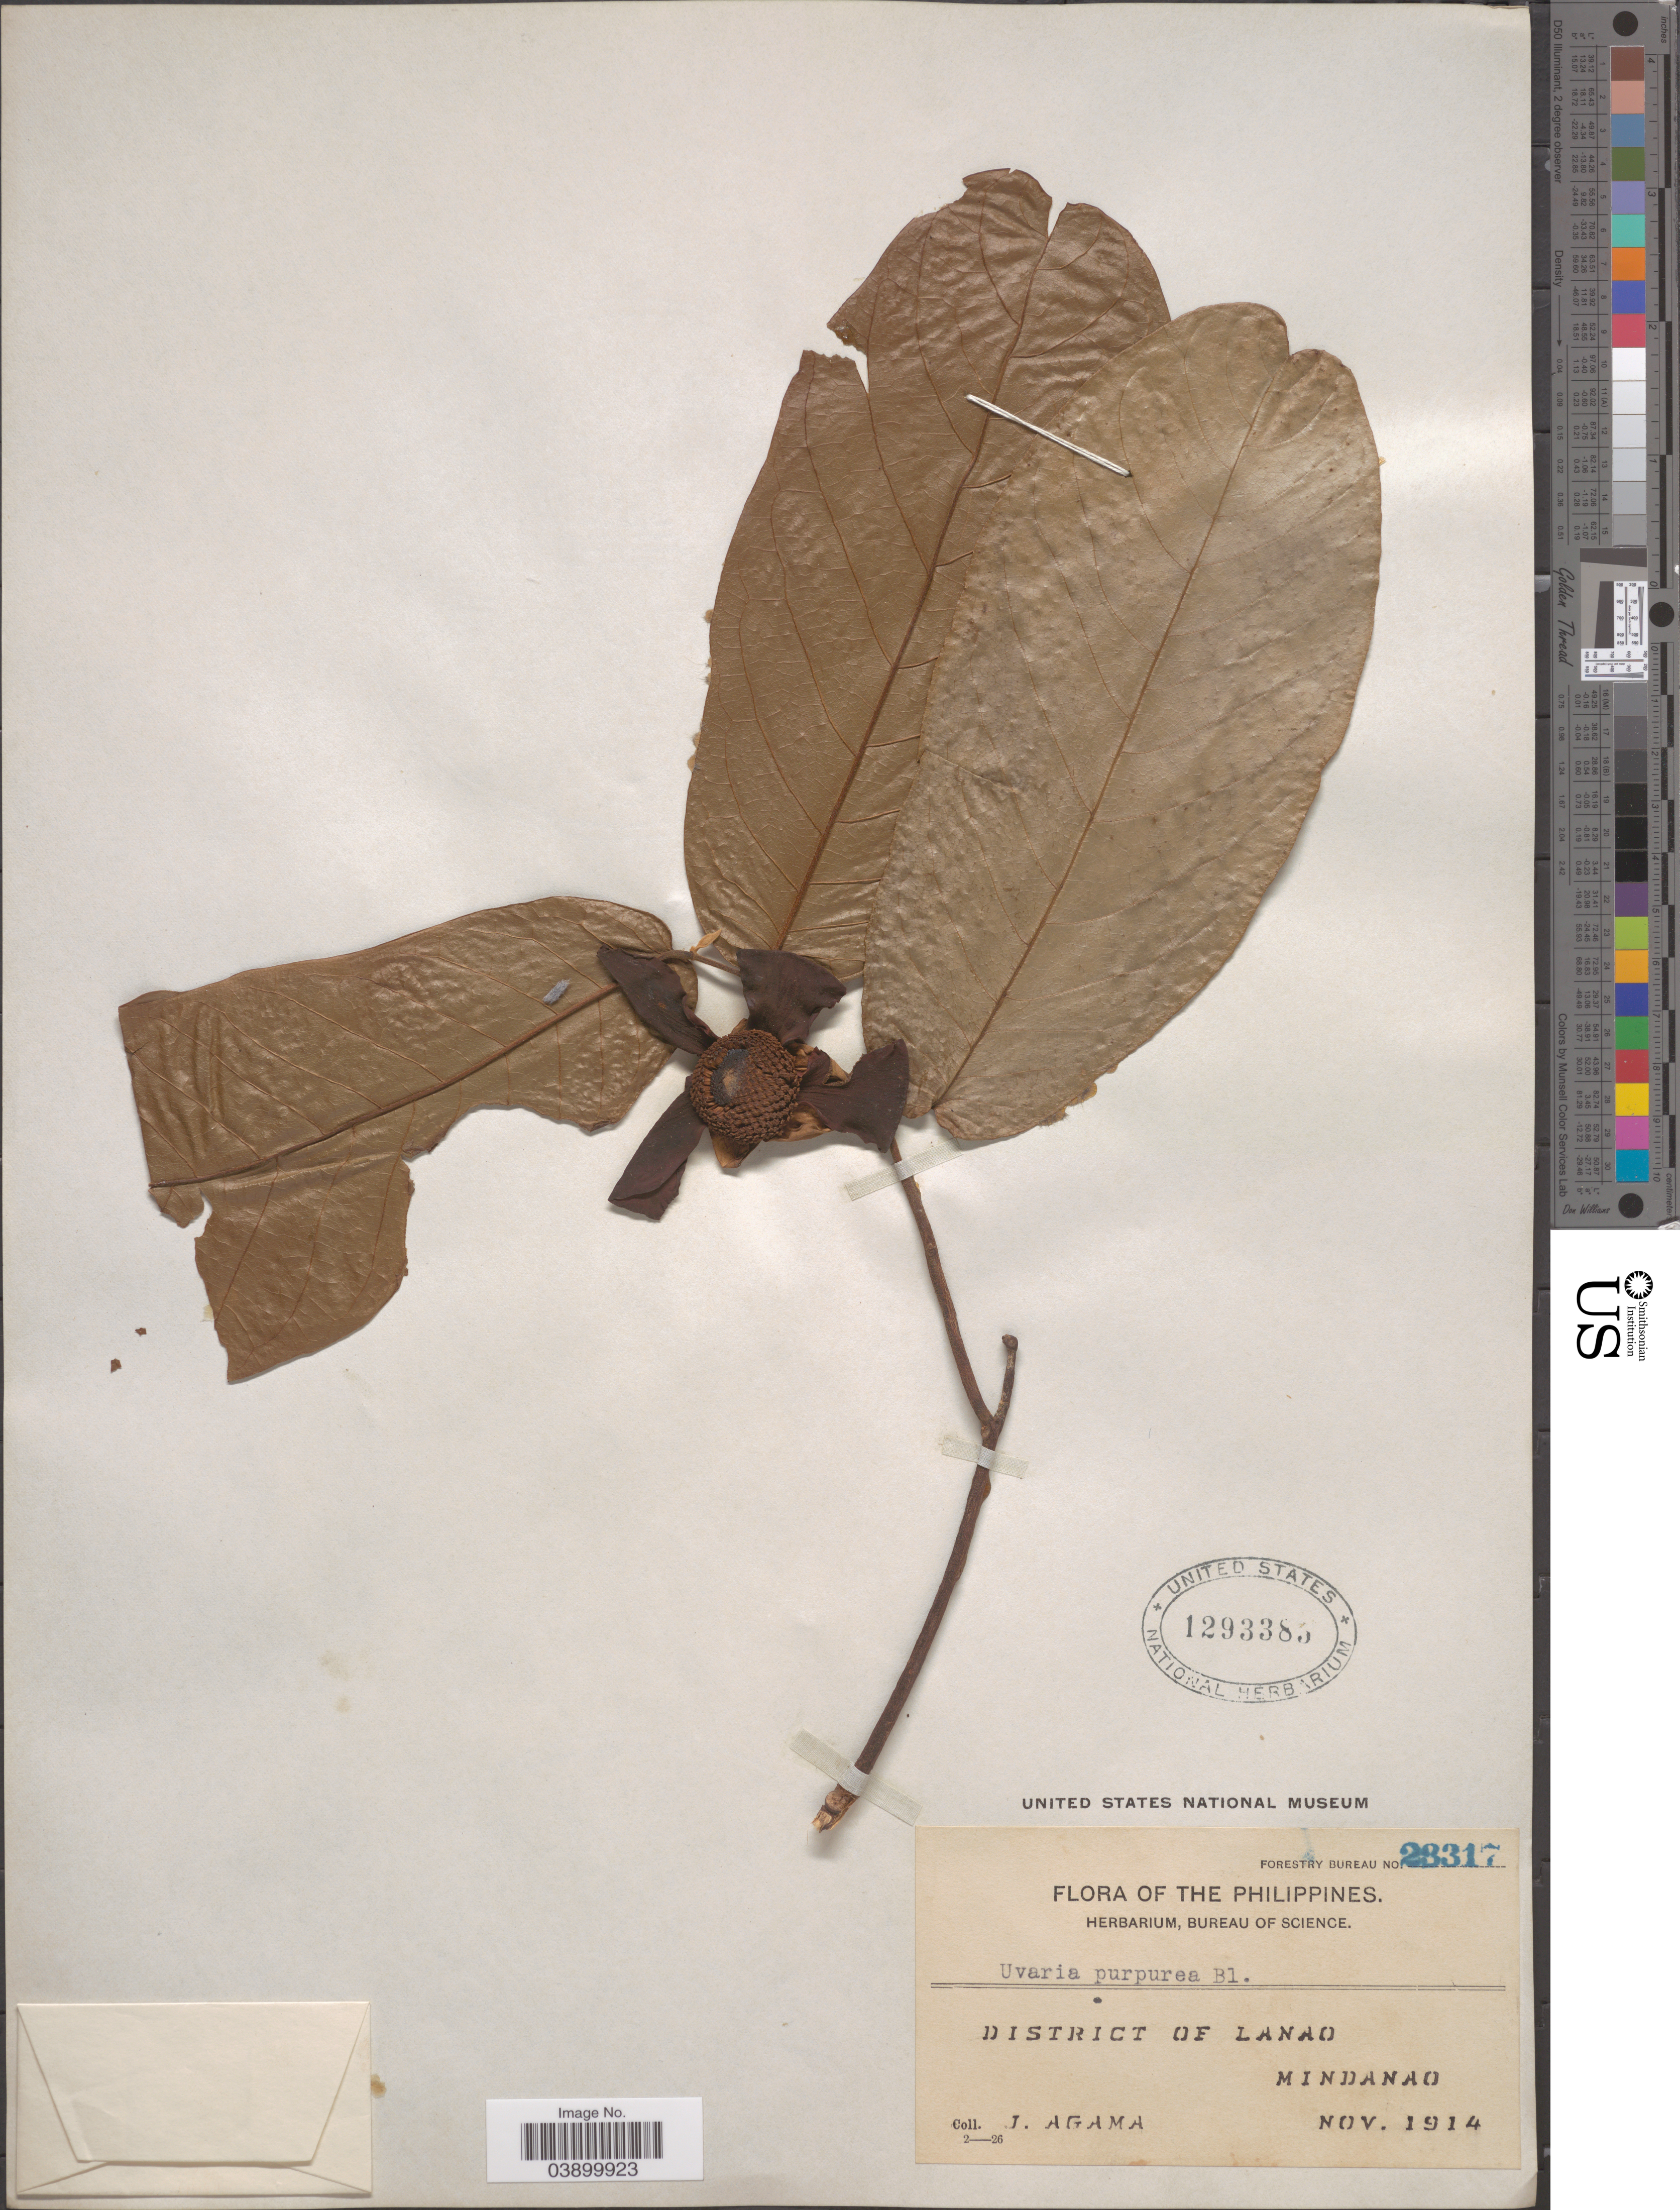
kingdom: Plantae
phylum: Tracheophyta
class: Magnoliopsida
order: Magnoliales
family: Annonaceae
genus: Uvaria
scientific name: Uvaria purpurea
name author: Blume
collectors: J. Agama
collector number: Forestry Bureau 28317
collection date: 1914-11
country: Philippines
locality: District of Lanao. Mindanao.